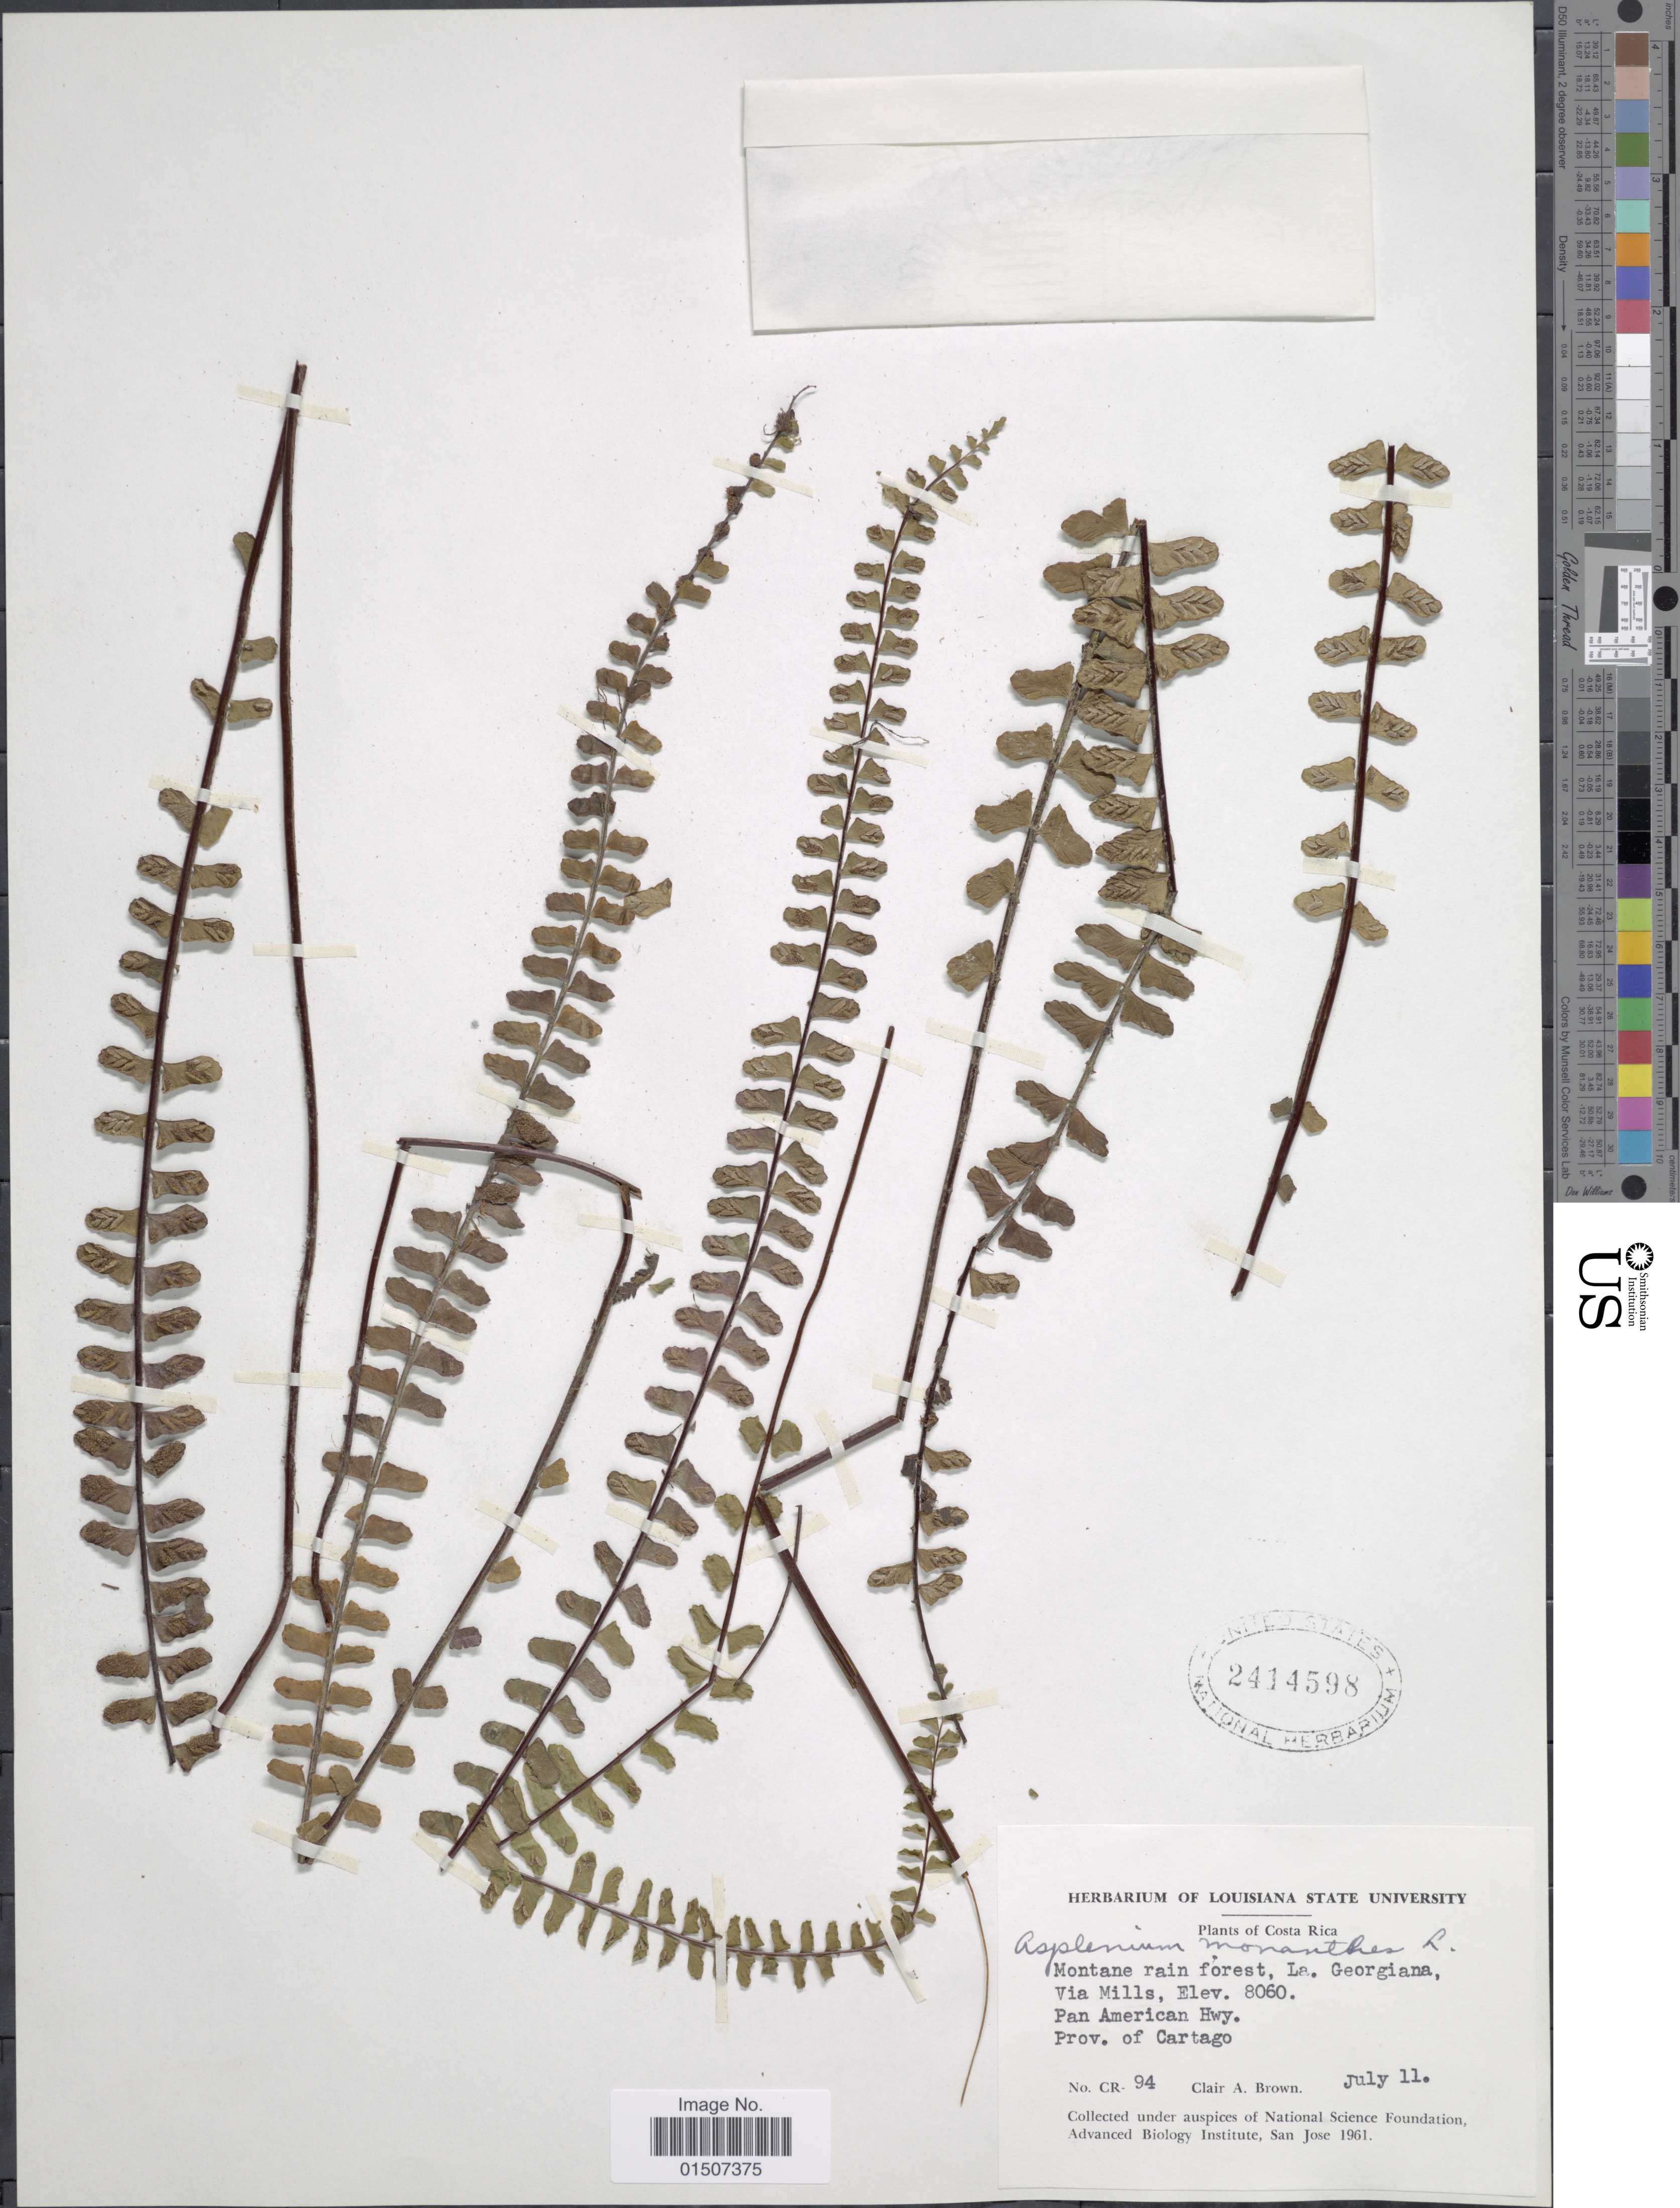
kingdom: Plantae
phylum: Tracheophyta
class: Polypodiopsida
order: Polypodiales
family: Aspleniaceae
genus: Asplenium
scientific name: Asplenium polyphyllum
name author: Bertol.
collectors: C. A. Brown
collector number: CR-94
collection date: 1961-07-11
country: Costa Rica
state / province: Cartago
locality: Monatane rain forest, La Georgiana, Via Mills, Pan American Hwy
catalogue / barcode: US 2414598